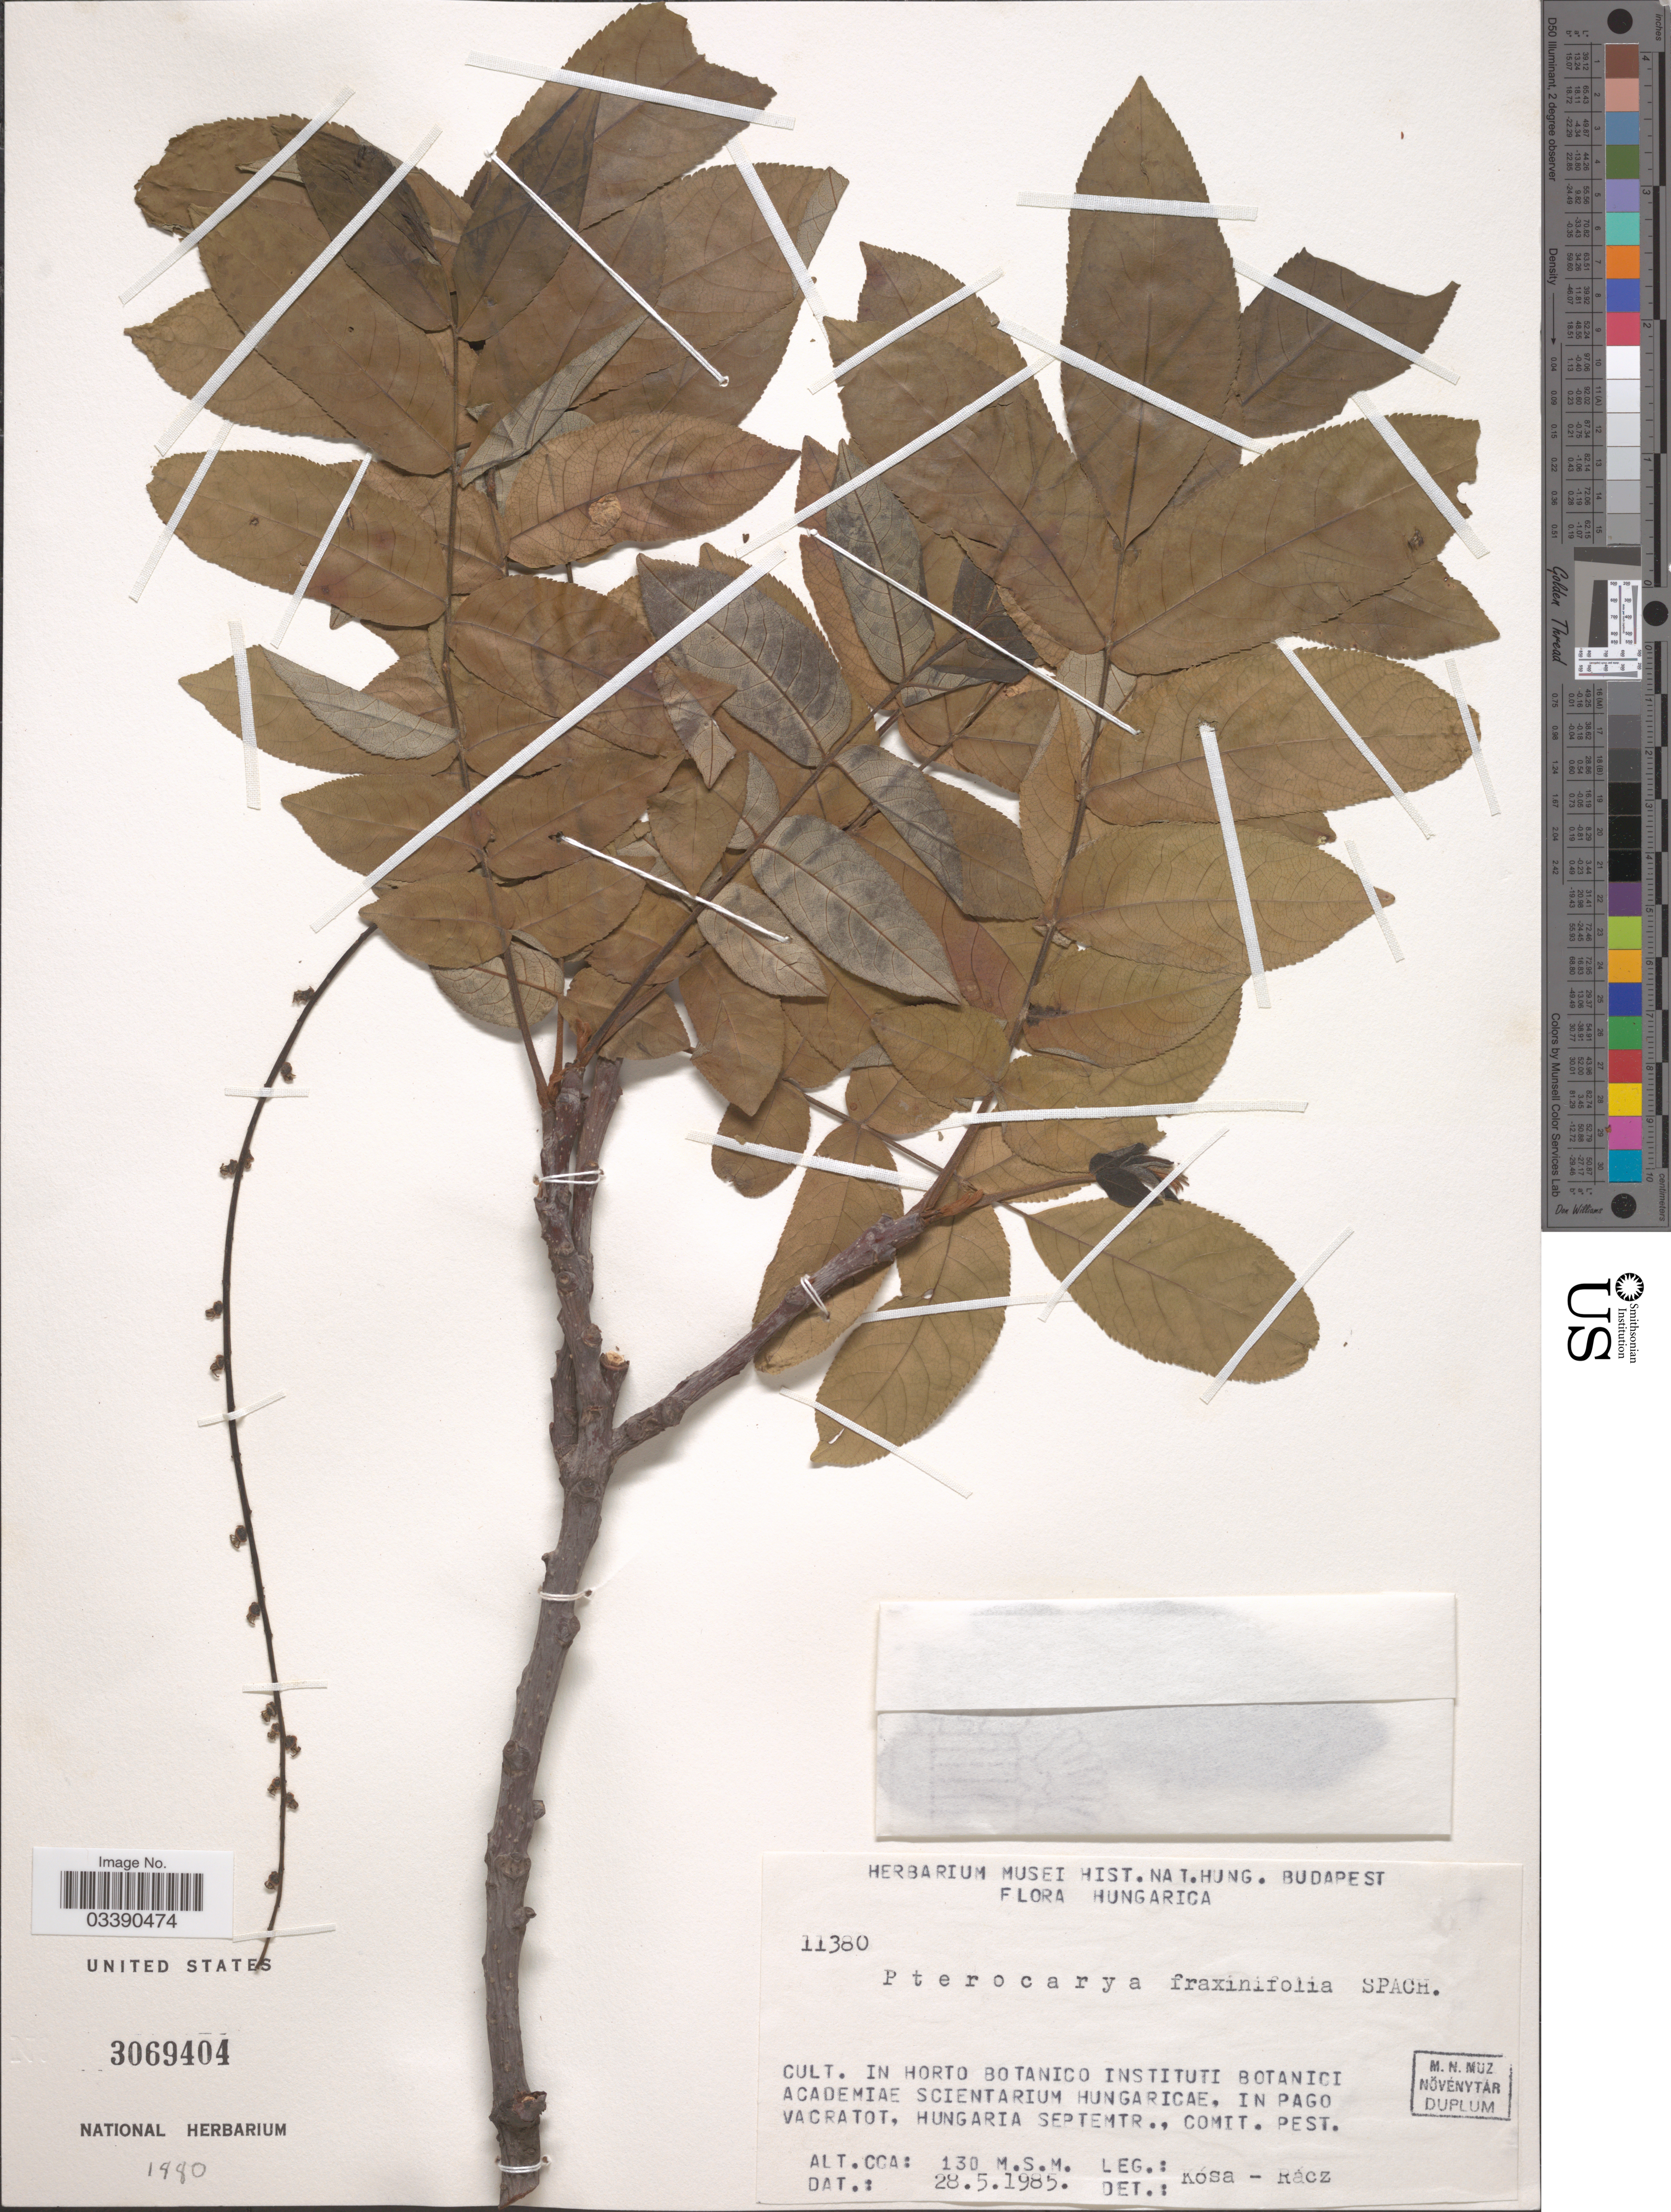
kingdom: Plantae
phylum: Tracheophyta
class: Magnoliopsida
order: Fagales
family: Juglandaceae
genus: Pterocarya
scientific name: Pterocarya fraxinifolia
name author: Spach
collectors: Kósa - Rácz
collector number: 11380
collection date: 1985-05-28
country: Hungary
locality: Cult. in Horto Botanico Instituti Botanici Academiae Scientarium Hungaricae, in pago vacratot, Hungaria septemtr., Comit. Pest.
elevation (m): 130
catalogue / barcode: US 3069404